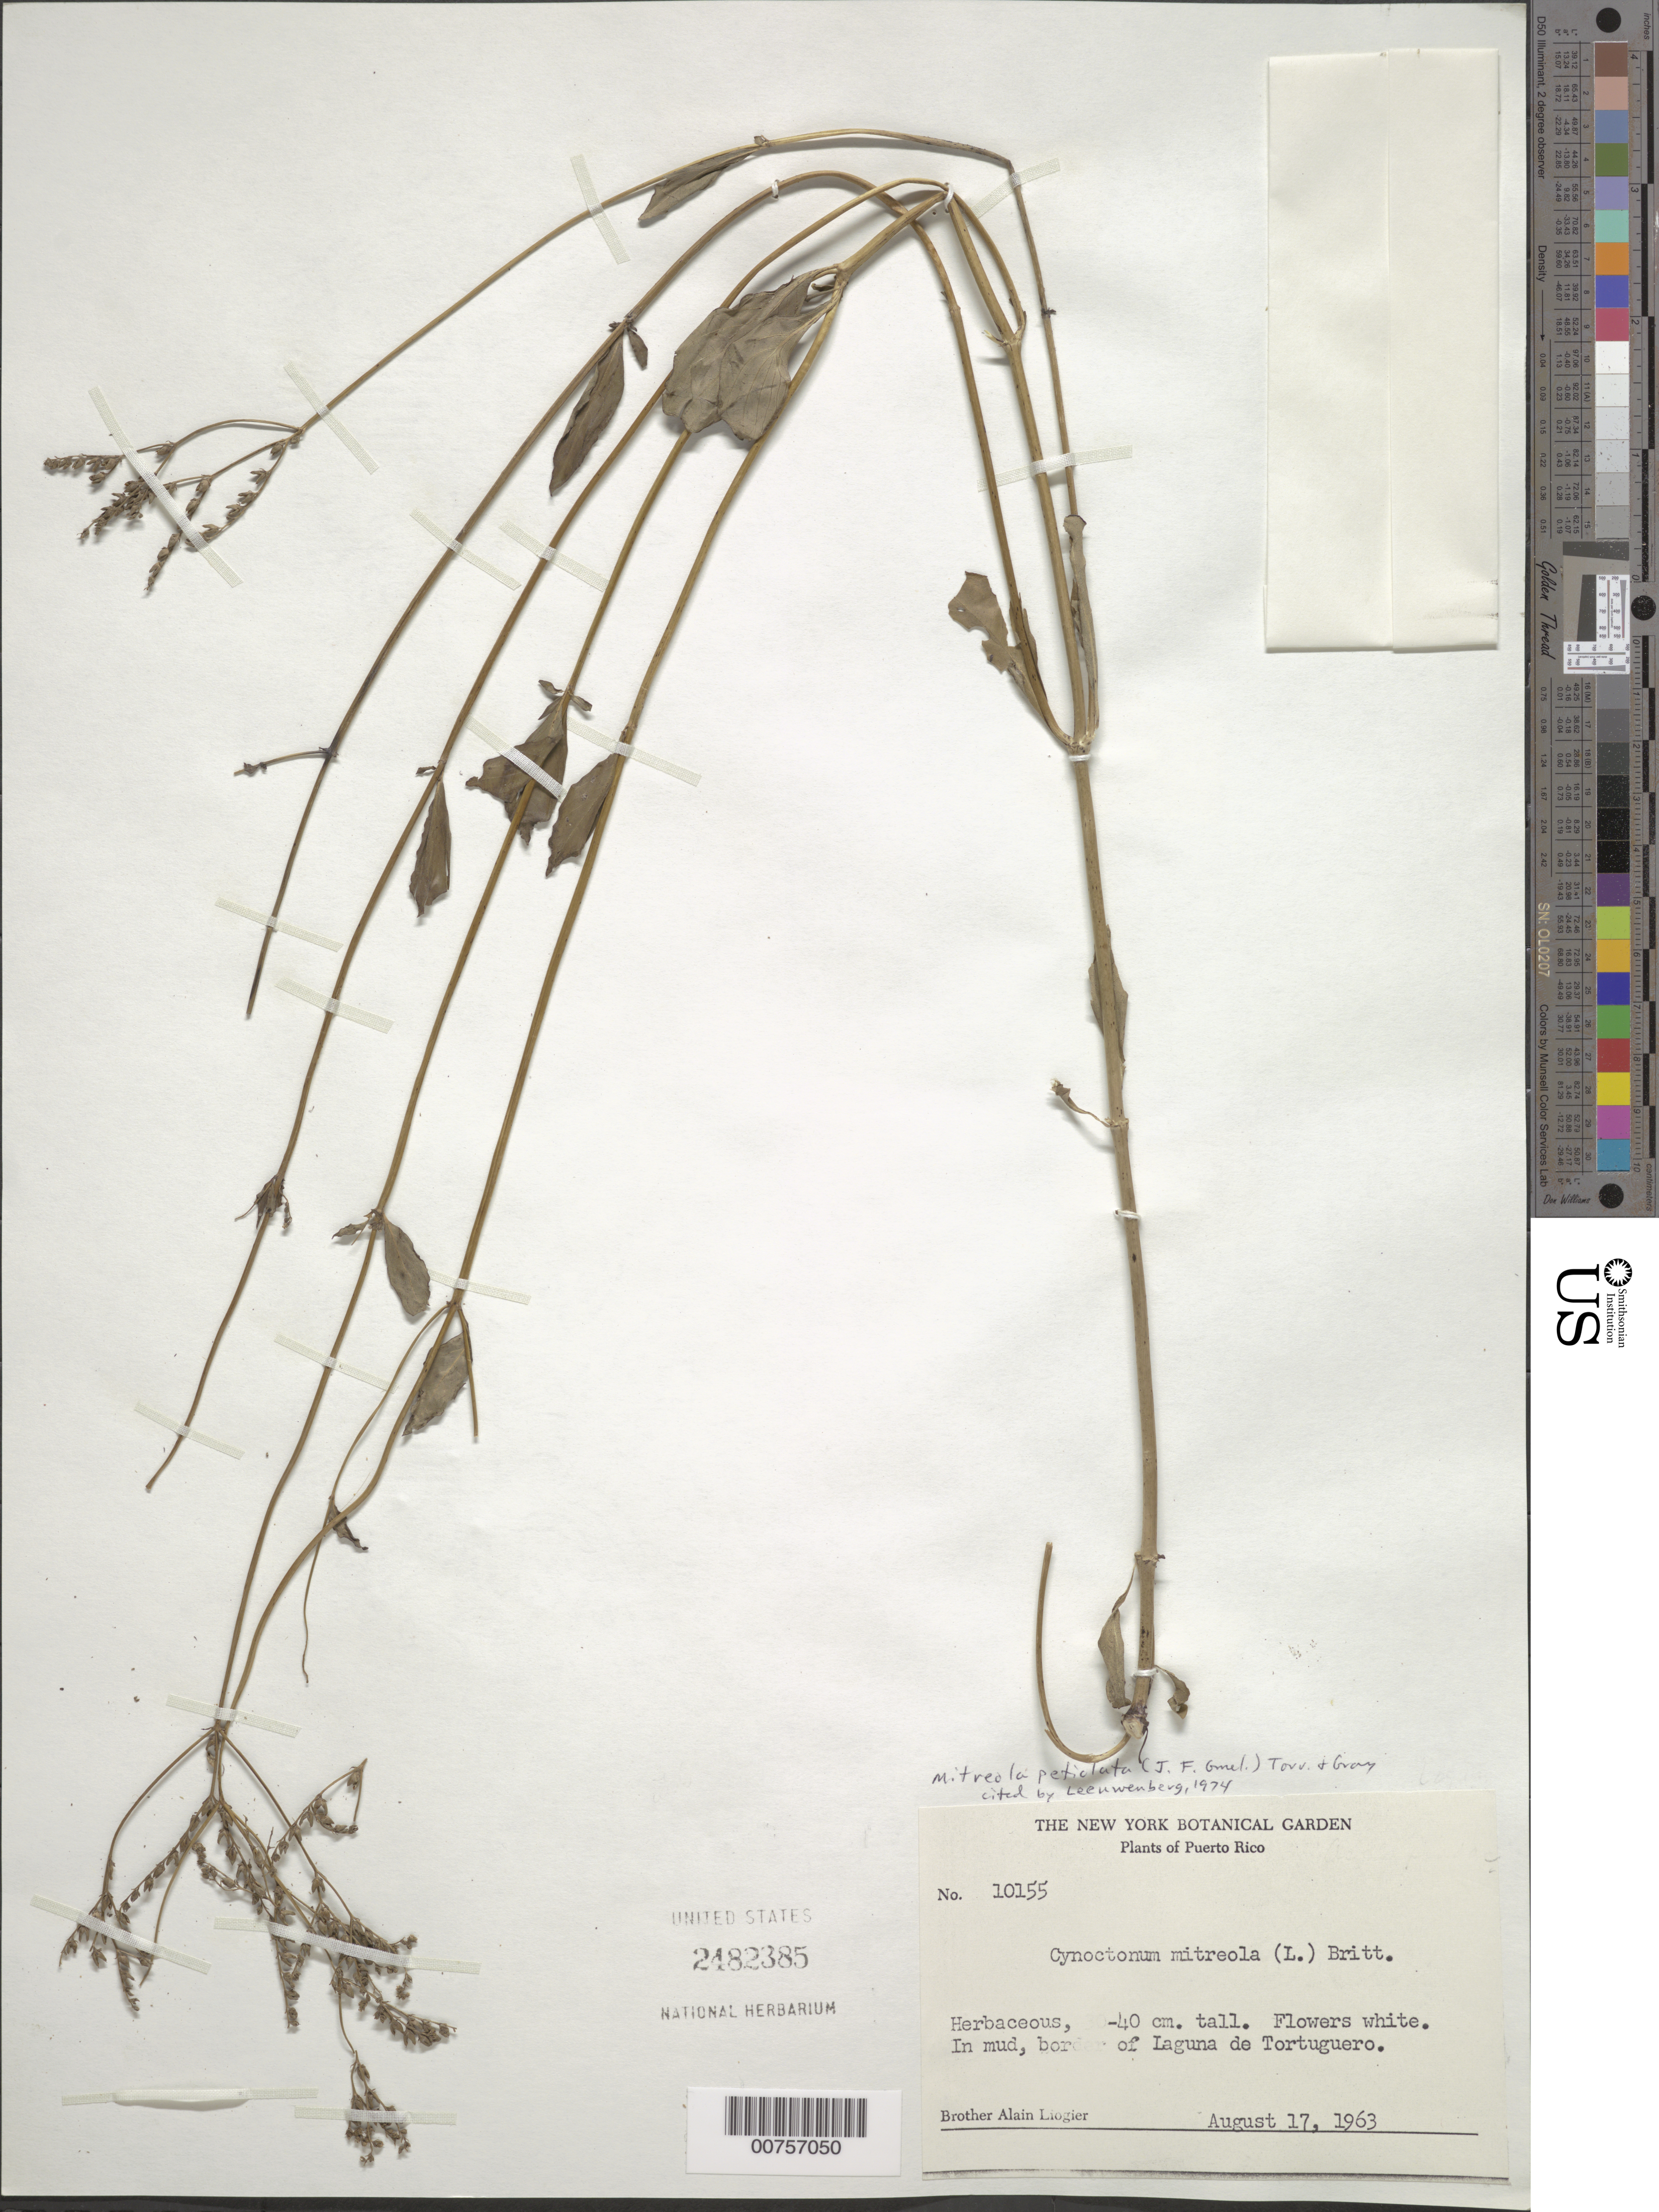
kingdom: Plantae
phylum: Tracheophyta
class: Magnoliopsida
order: Gentianales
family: Loganiaceae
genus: Mitreola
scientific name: Mitreola petiolata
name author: (J.F. Gmel.) Torr. & A. Gray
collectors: A. H. Liogier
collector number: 10155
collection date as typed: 17 Aug 1963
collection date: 1963-08-17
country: Puerto Rico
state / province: Manatí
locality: Border of Laguna Tortuguero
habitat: In mud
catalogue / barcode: US 2482385